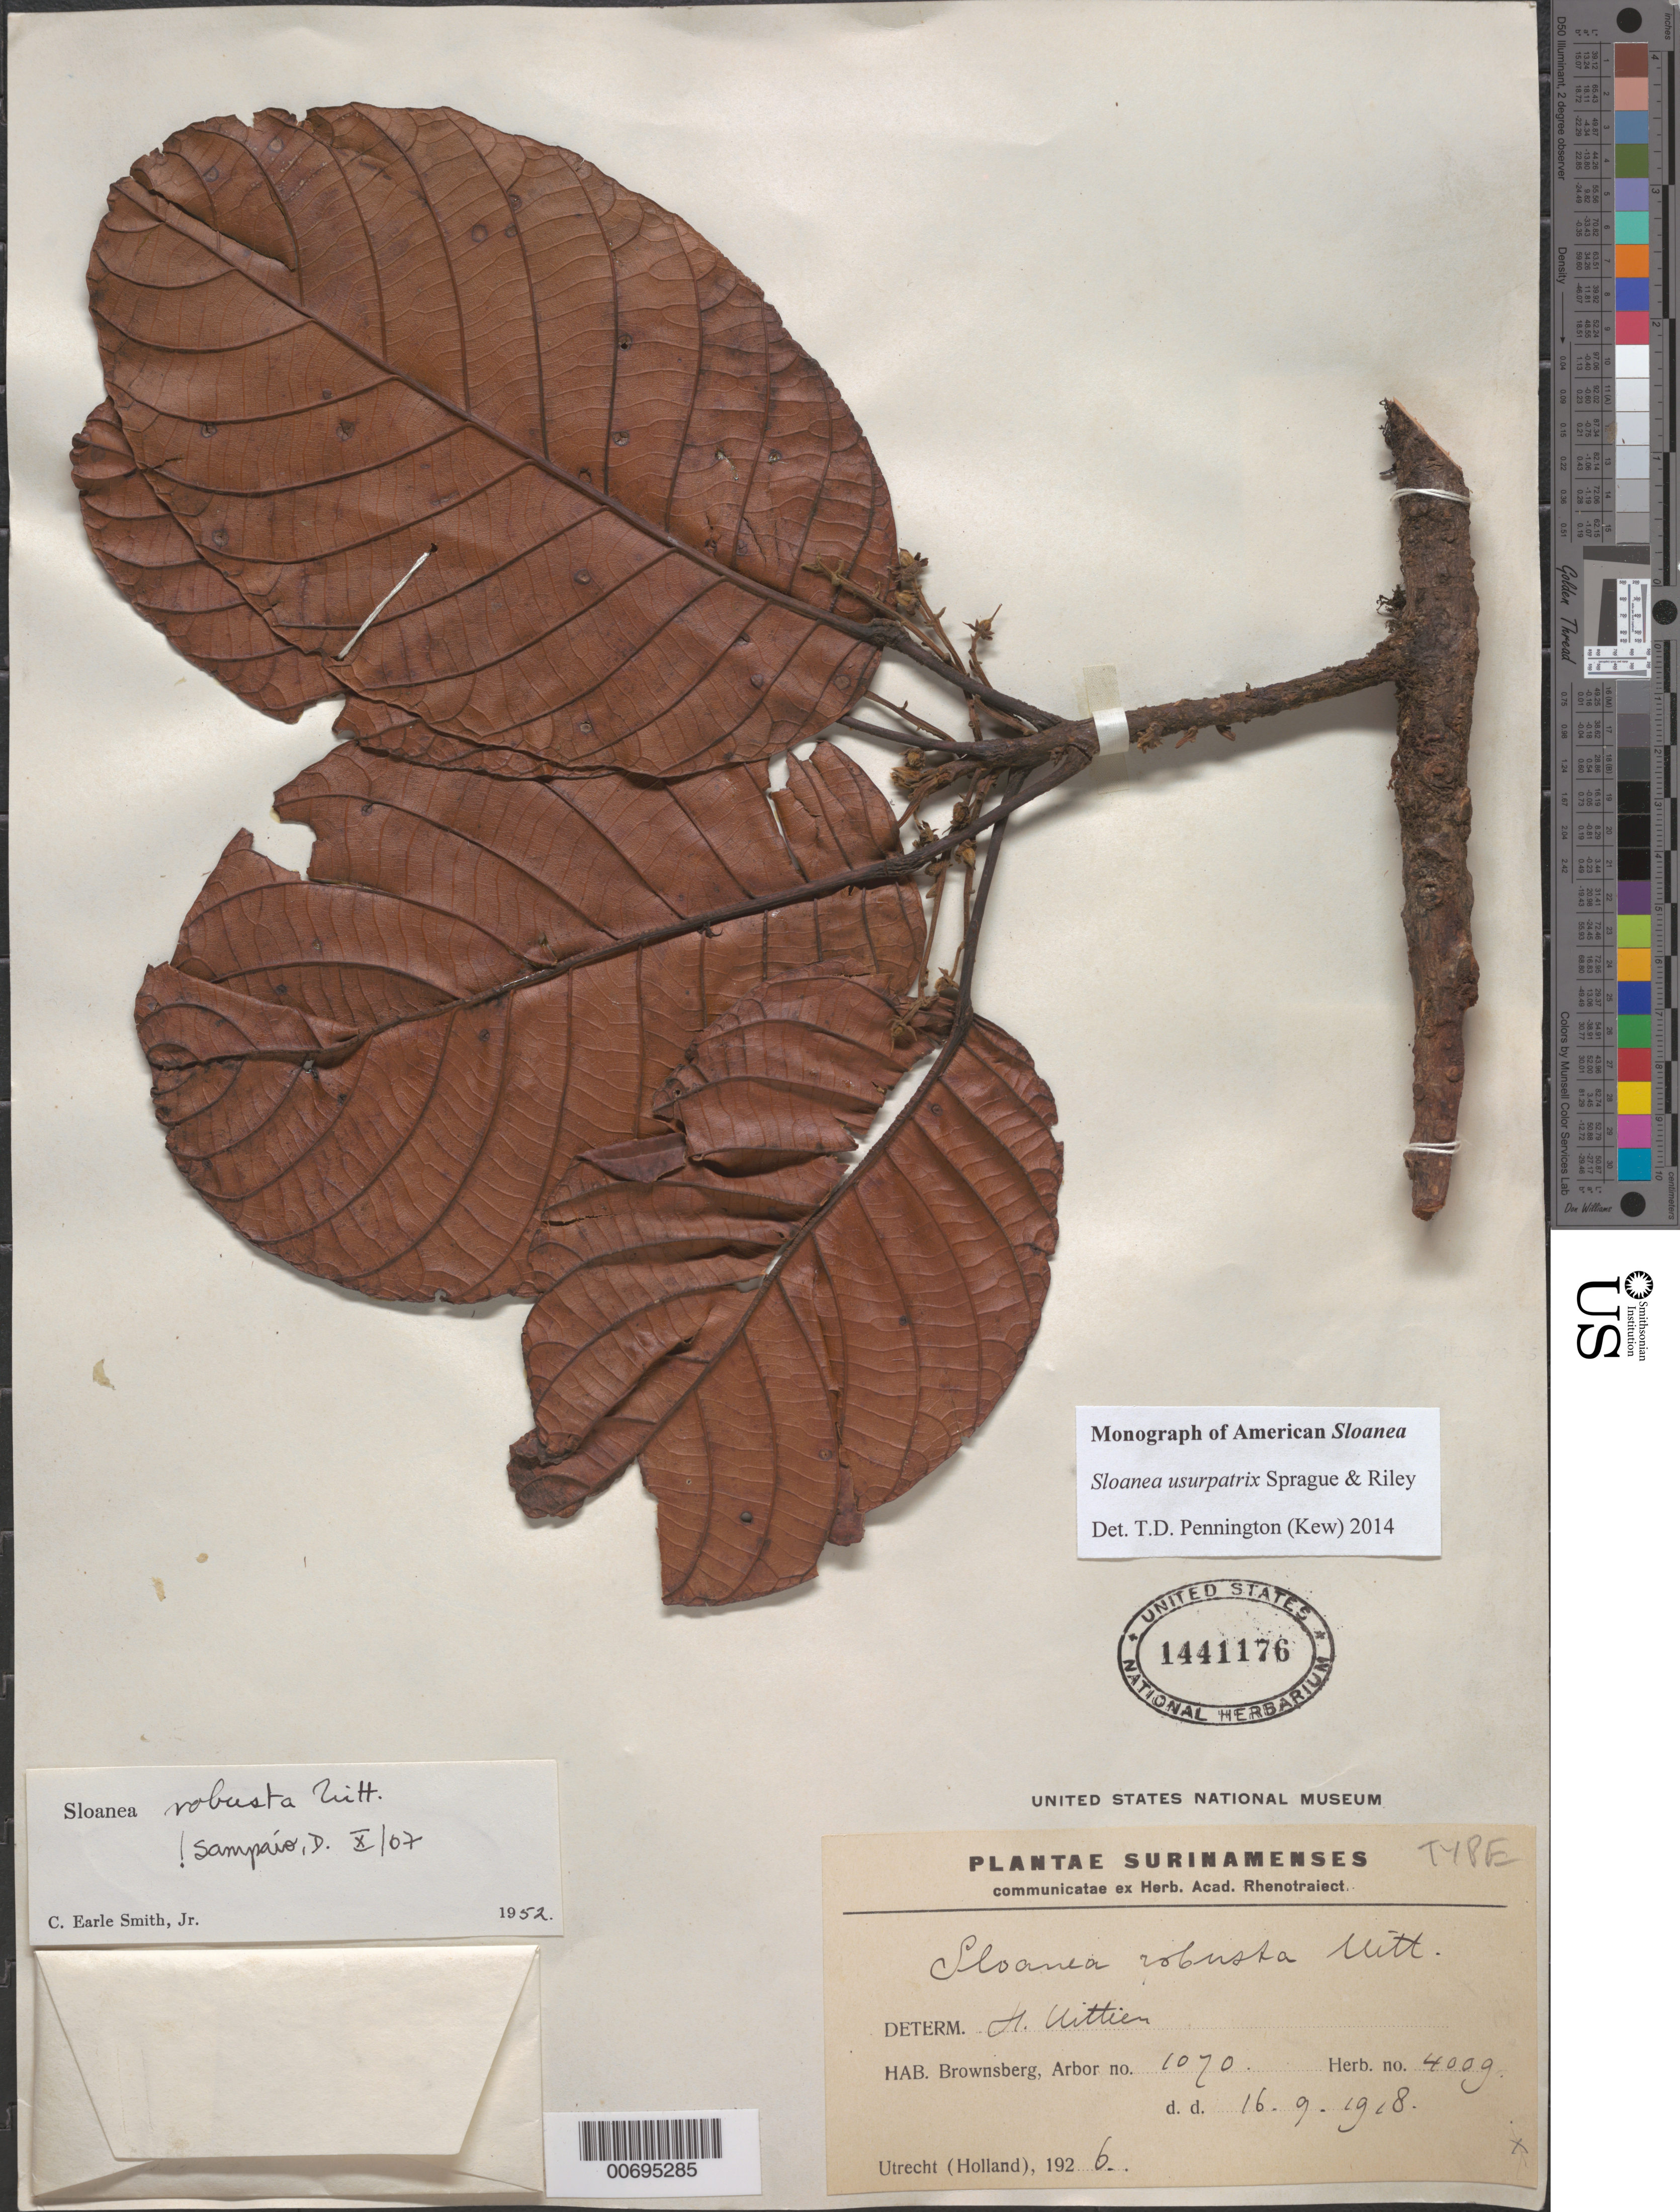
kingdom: Plantae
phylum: Tracheophyta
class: Magnoliopsida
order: Oxalidales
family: Elaeocarpaceae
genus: Sloanea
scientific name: Sloanea usurpatrix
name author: Sprague & L. Riley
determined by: Pennington, T. D., (K)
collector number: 4009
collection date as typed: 16-Sep-18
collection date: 1918-09-16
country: Suriname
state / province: Brokopondo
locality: Brownsberg, Forest Reserve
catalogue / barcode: US 1441176